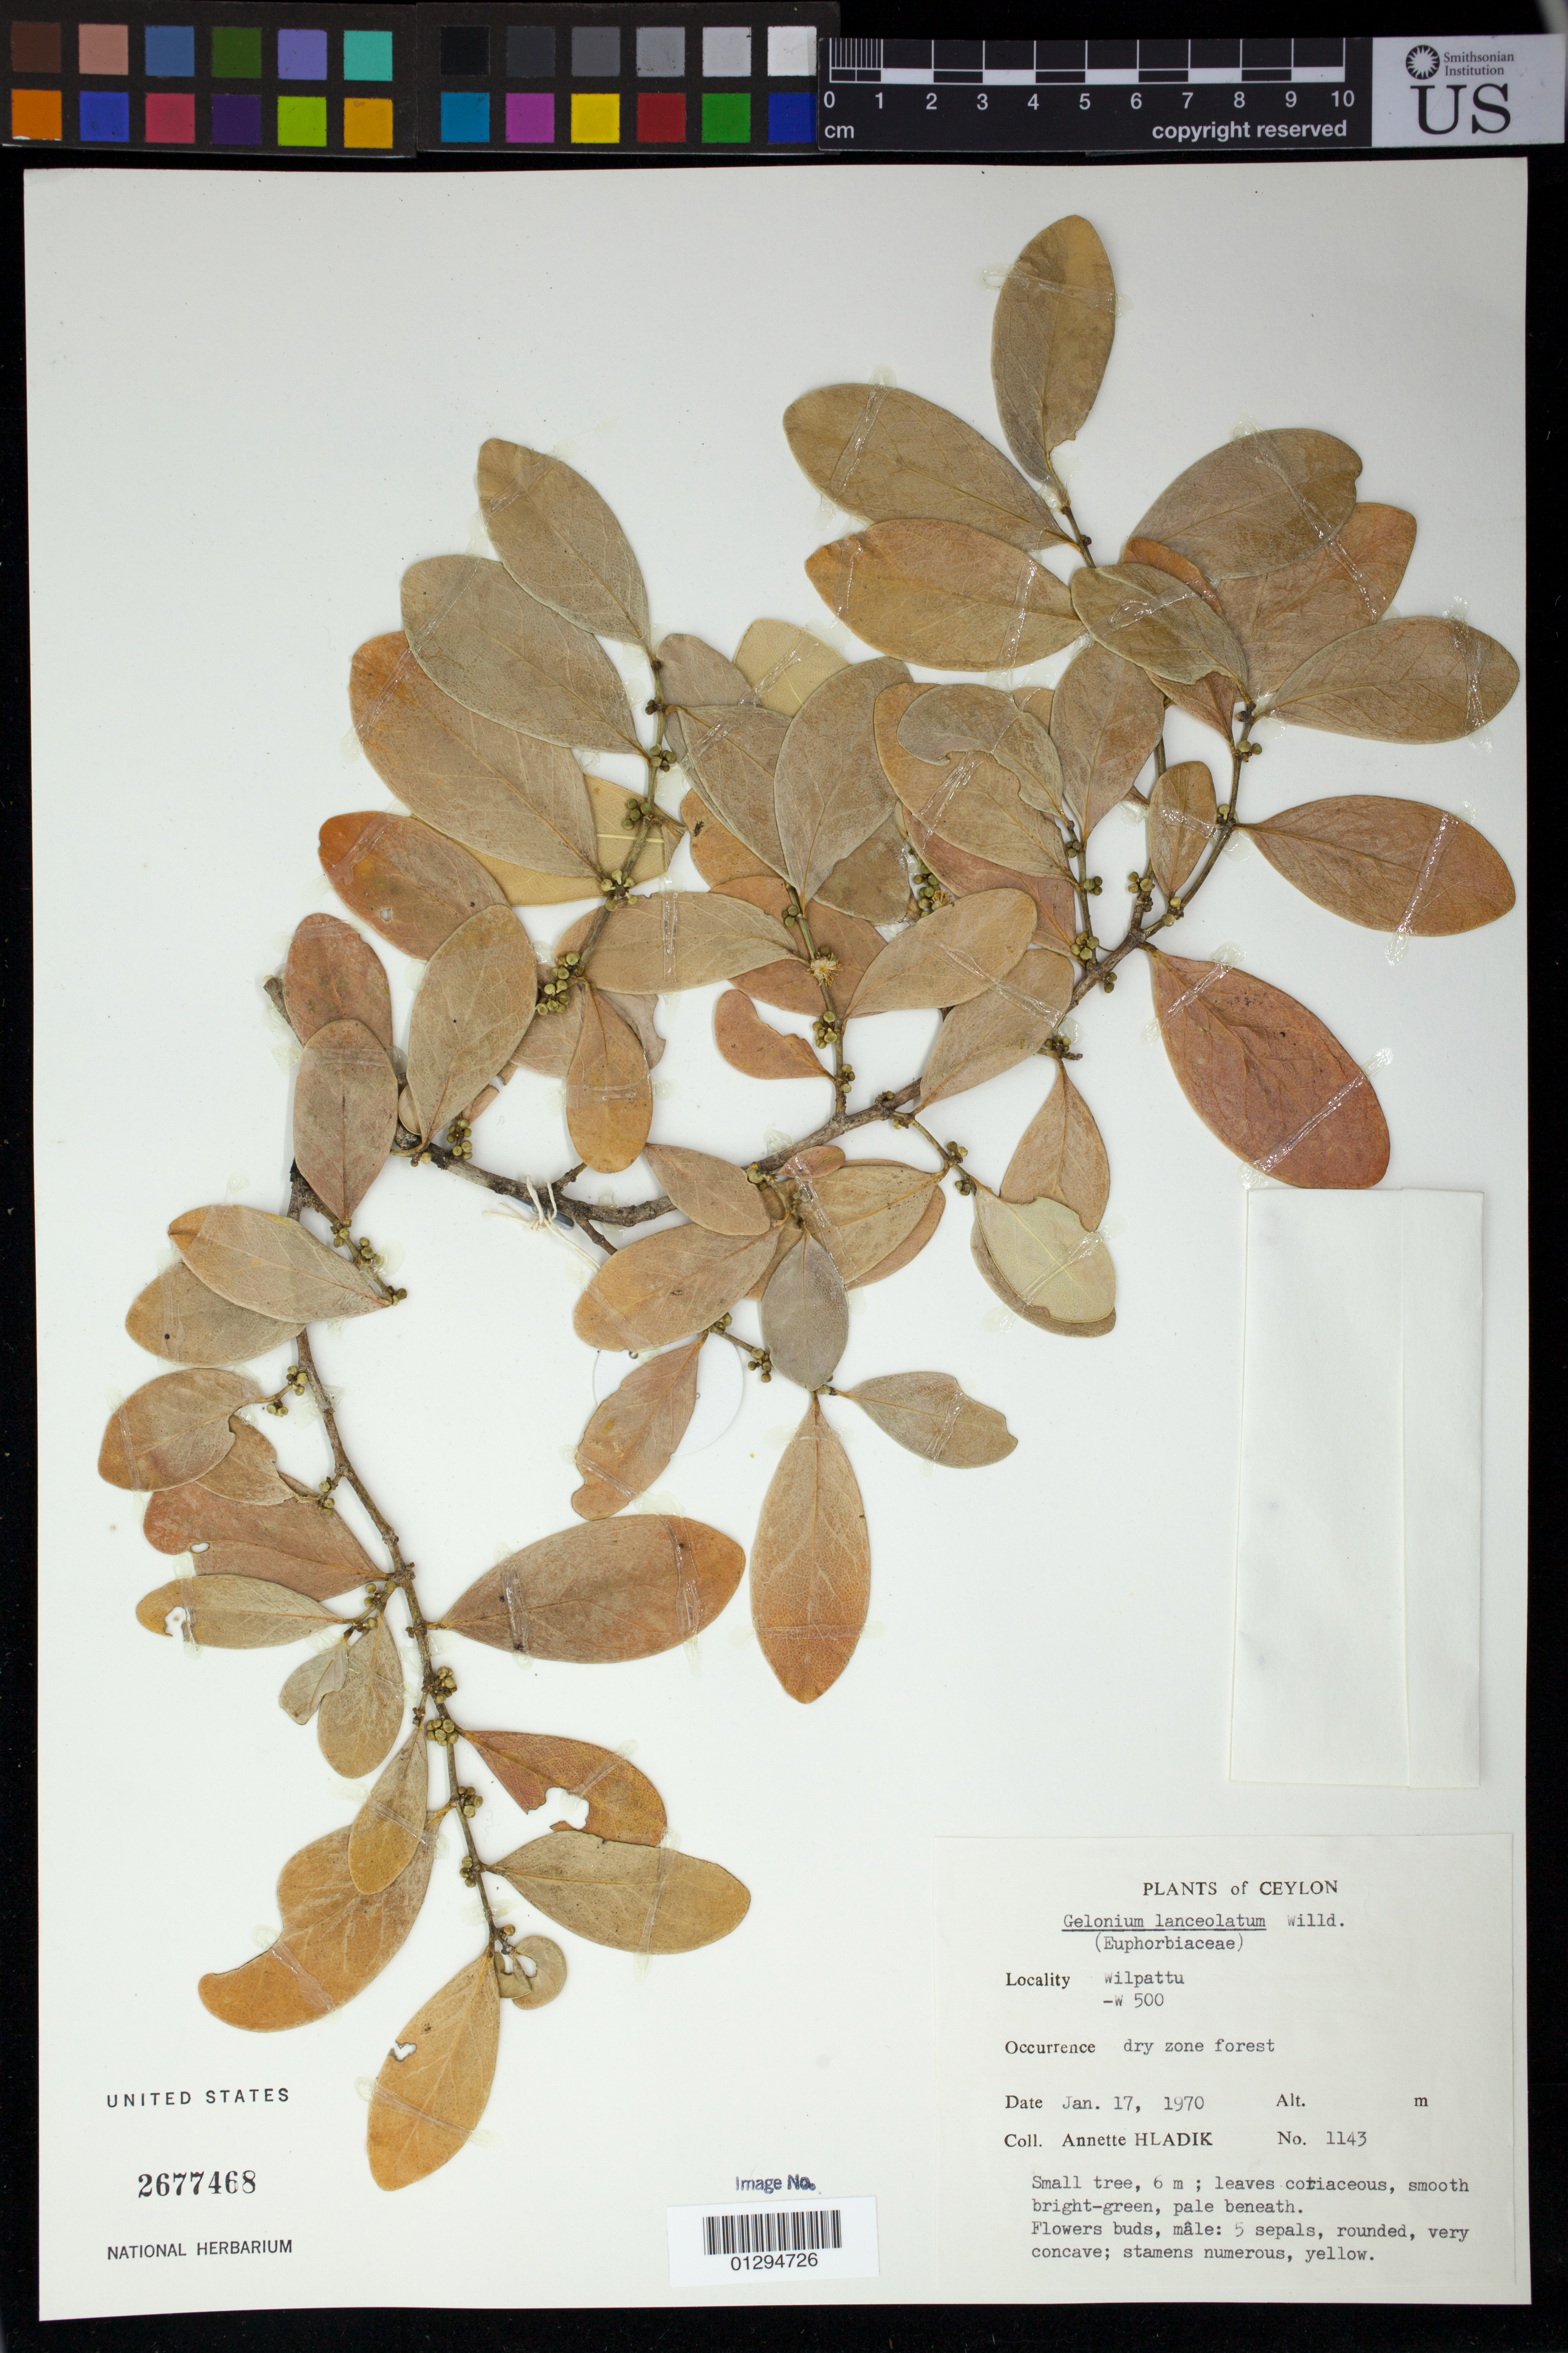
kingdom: Plantae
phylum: Tracheophyta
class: Magnoliopsida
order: Malpighiales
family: Euphorbiaceae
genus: Suregada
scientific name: Suregada lanceolata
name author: (Willd.) Kuntze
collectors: A. Hladik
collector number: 1143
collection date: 1970-01-17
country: Sri Lanka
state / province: North Western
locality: Wilpattu-W500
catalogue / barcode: US 2677468